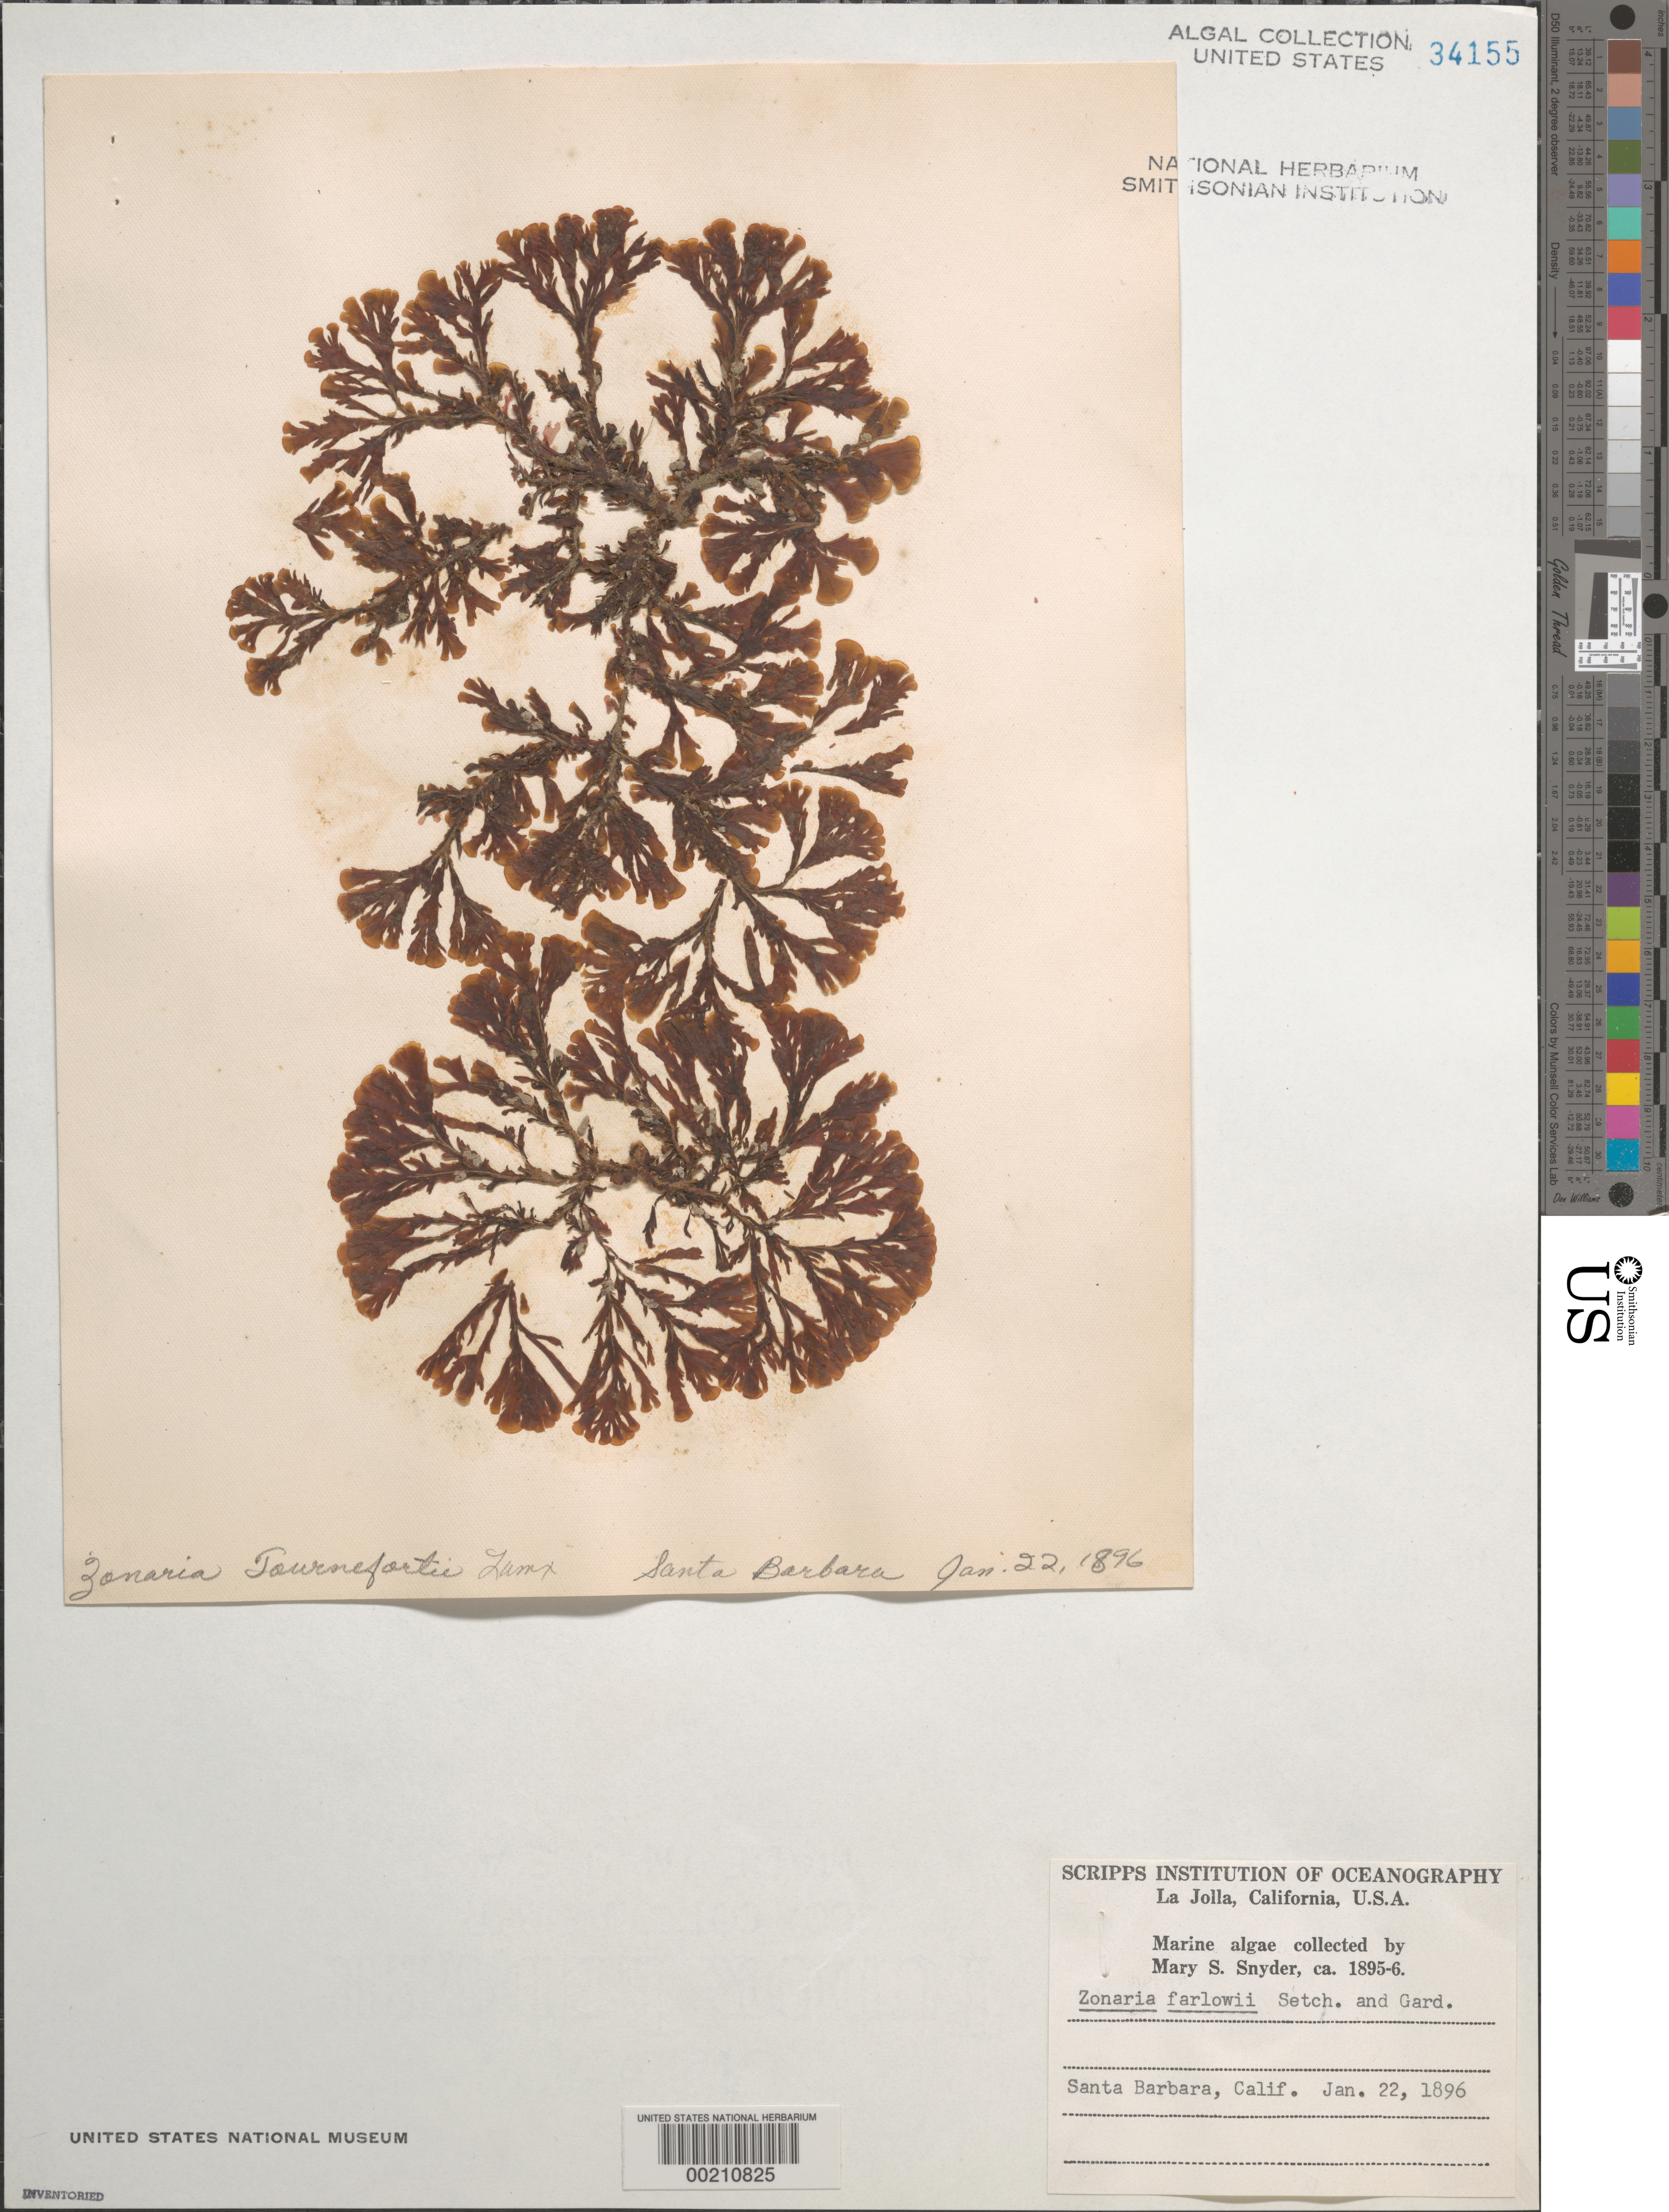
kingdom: Chromista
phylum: Ochrophyta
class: Phaeophyceae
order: Dictyotales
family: Dictyotaceae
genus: Zonaria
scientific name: Zonaria farlowii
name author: Setch. & N.L. Gardner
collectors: M. Snyder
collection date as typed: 22 Jan 1896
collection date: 1896-01-22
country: United States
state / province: California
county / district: Santa Barbara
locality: Santa Barbara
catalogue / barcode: US 34155